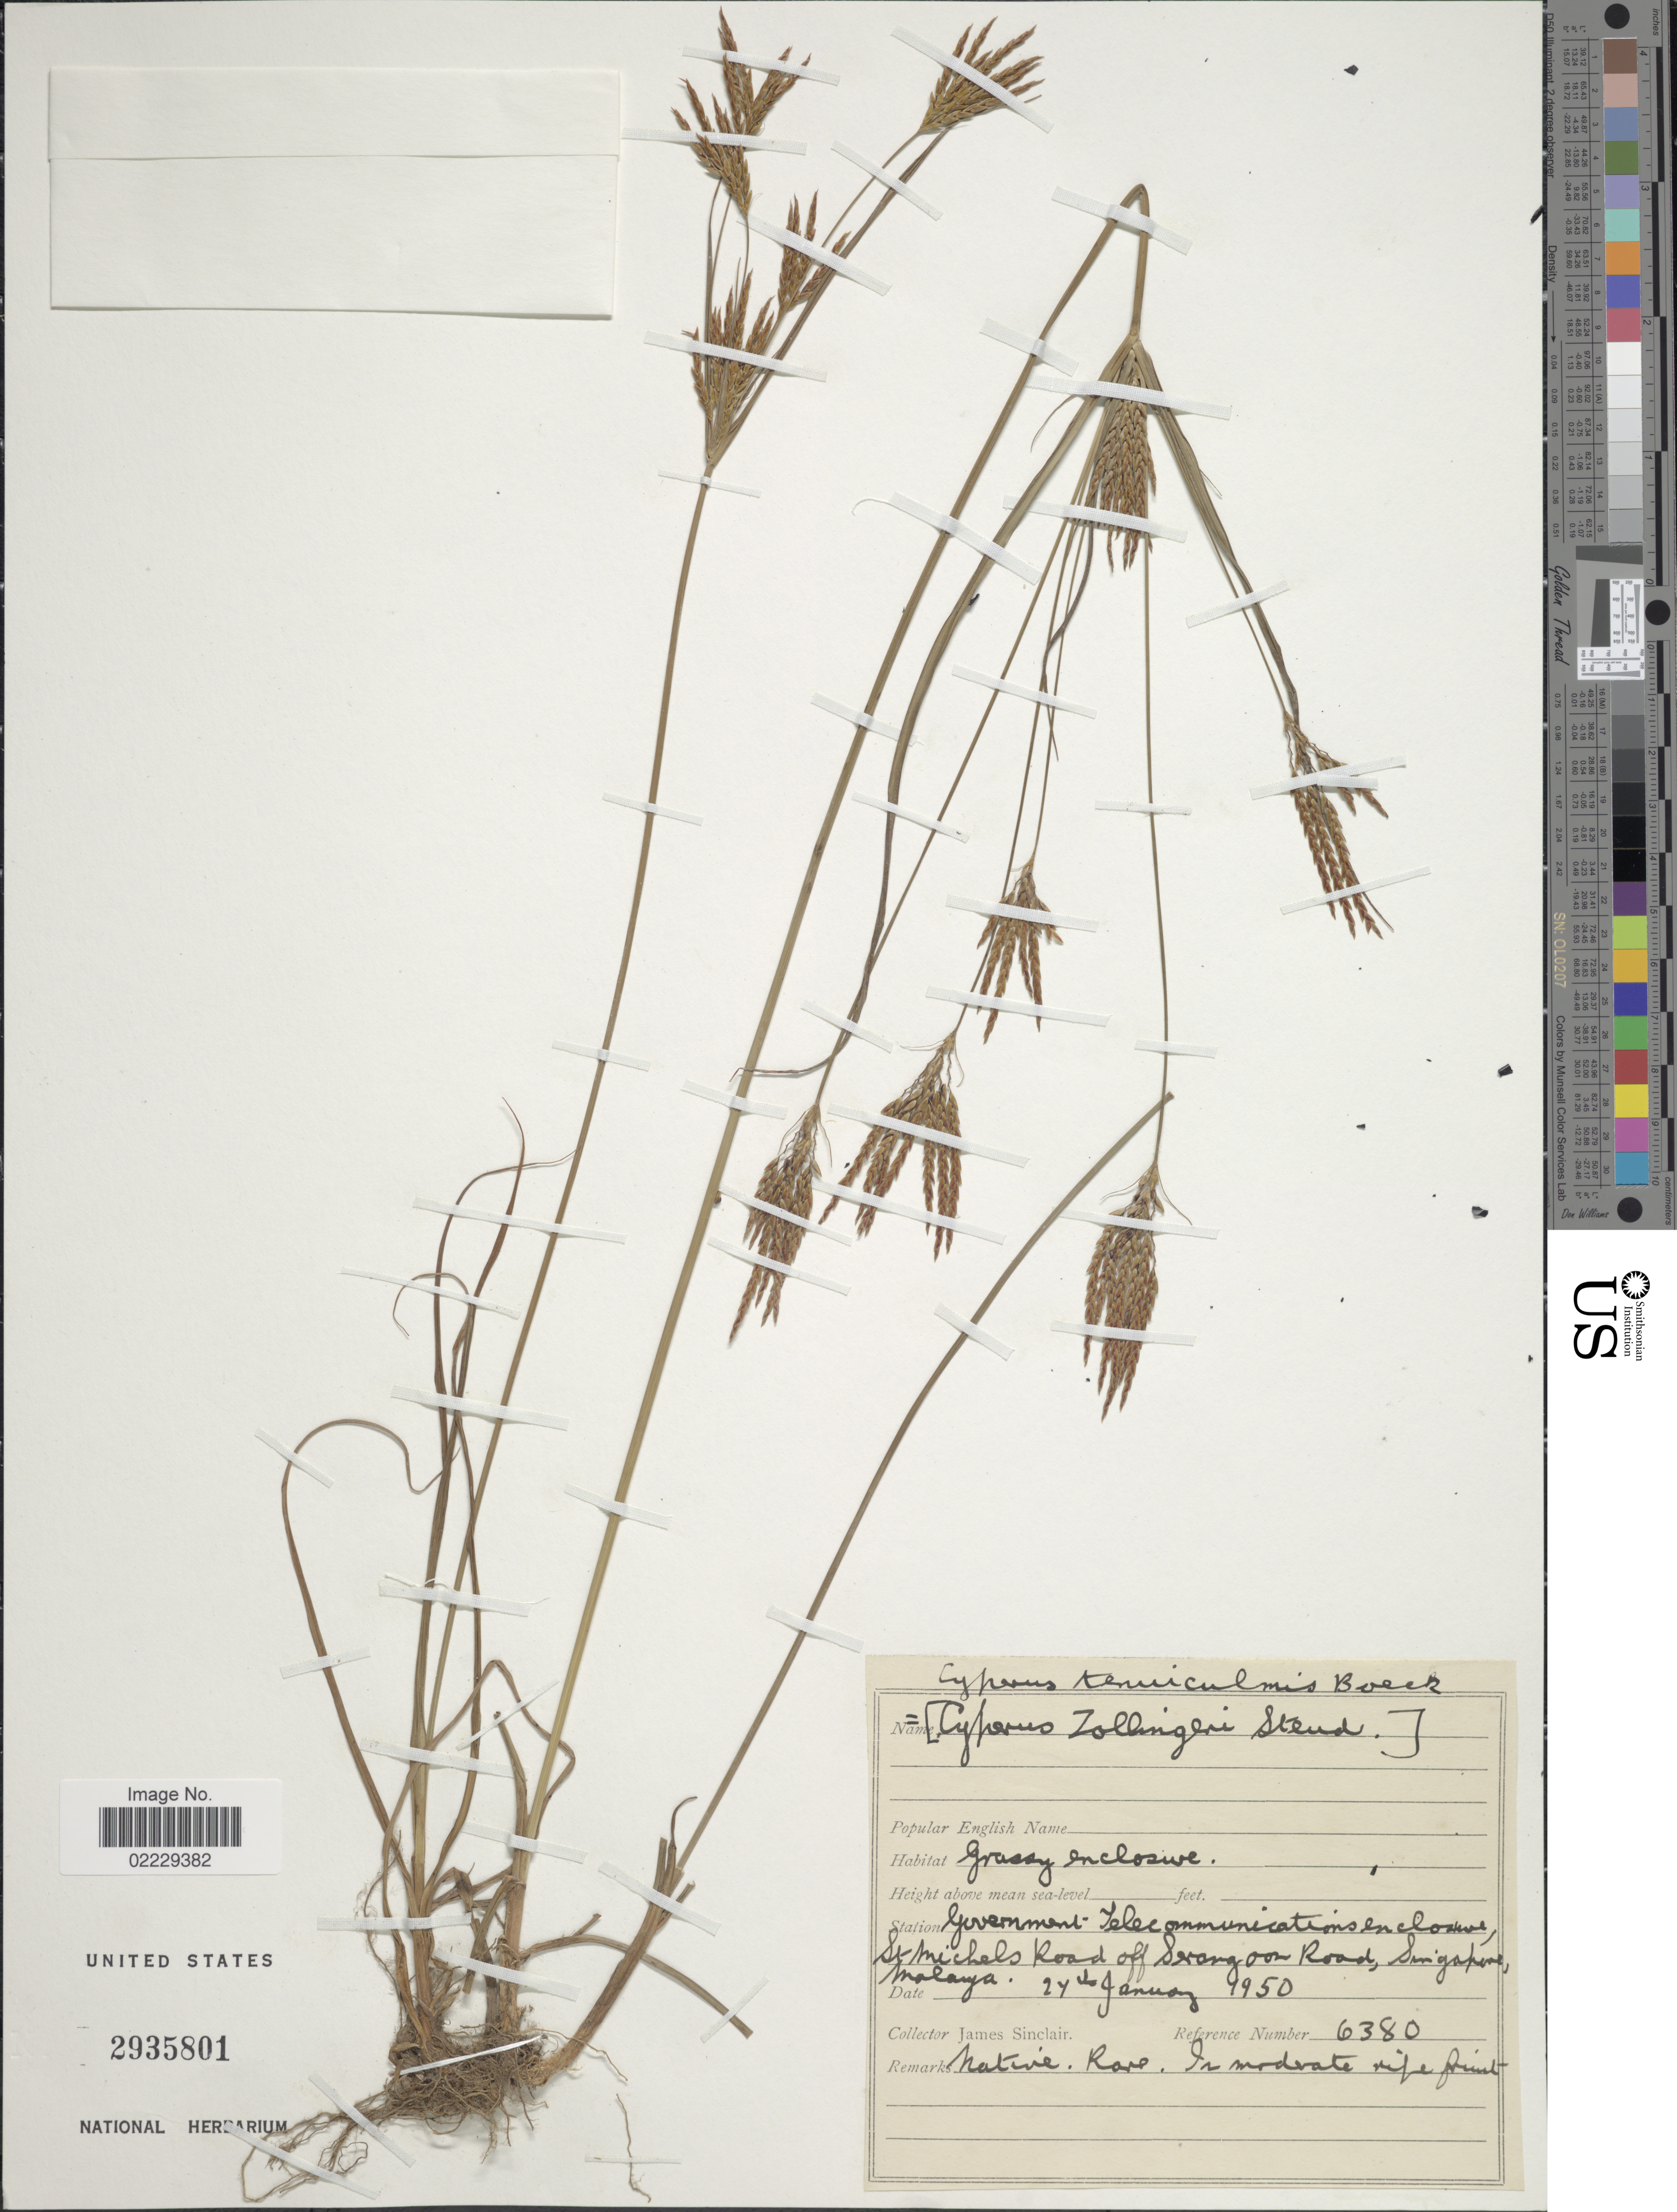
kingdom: Plantae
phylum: Tracheophyta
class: Liliopsida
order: Poales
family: Cyperaceae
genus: Cyperus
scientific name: Cyperus tenuiculmis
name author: Boeckeler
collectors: J. Sinclair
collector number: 6380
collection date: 1950-01-24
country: Singapore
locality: Goverment-Telecommunications enclosure St. Michels Road of Serangoon Road, Singapore, Malaya.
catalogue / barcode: US 2935801